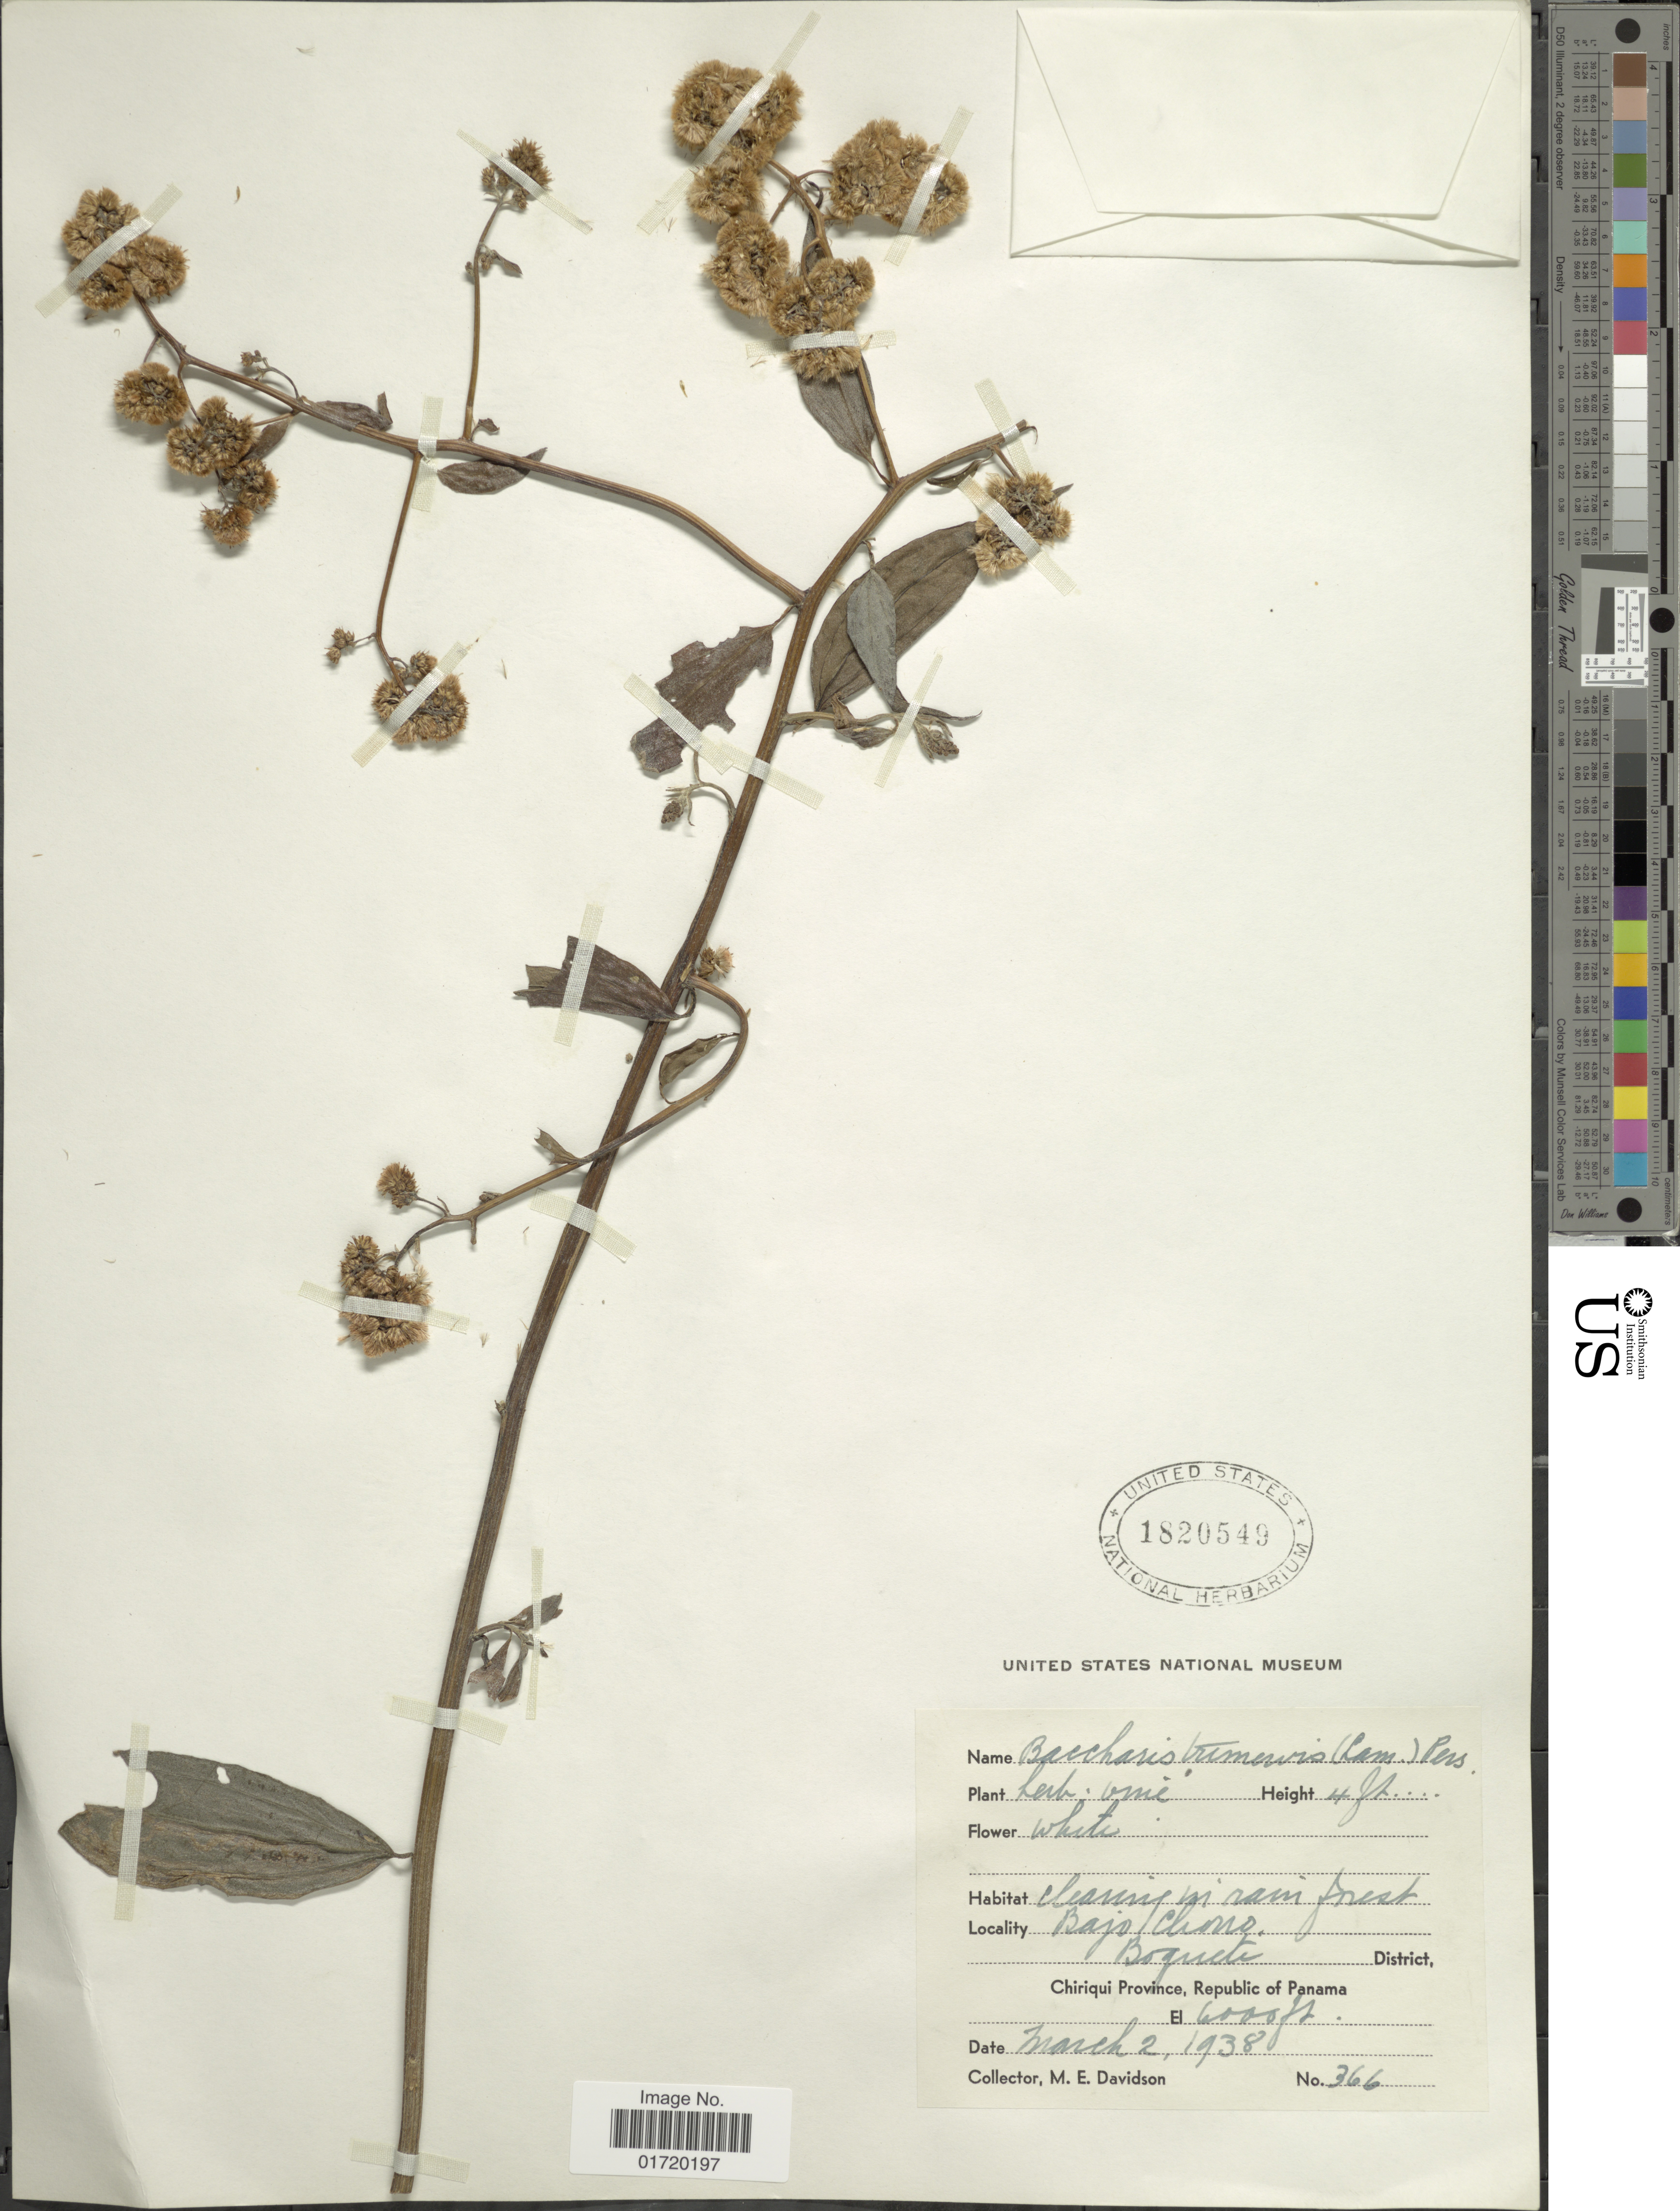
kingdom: Plantae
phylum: Tracheophyta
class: Magnoliopsida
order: Asterales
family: Asteraceae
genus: Baccharis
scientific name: Baccharis trinervis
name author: (Lam.) Pers.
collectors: M. E. Davidson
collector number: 366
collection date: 1938-03-02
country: Panama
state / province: Chiriqui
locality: Bajo Chono, Boquete District, Republic of Panama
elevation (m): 1829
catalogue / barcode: US 1820549